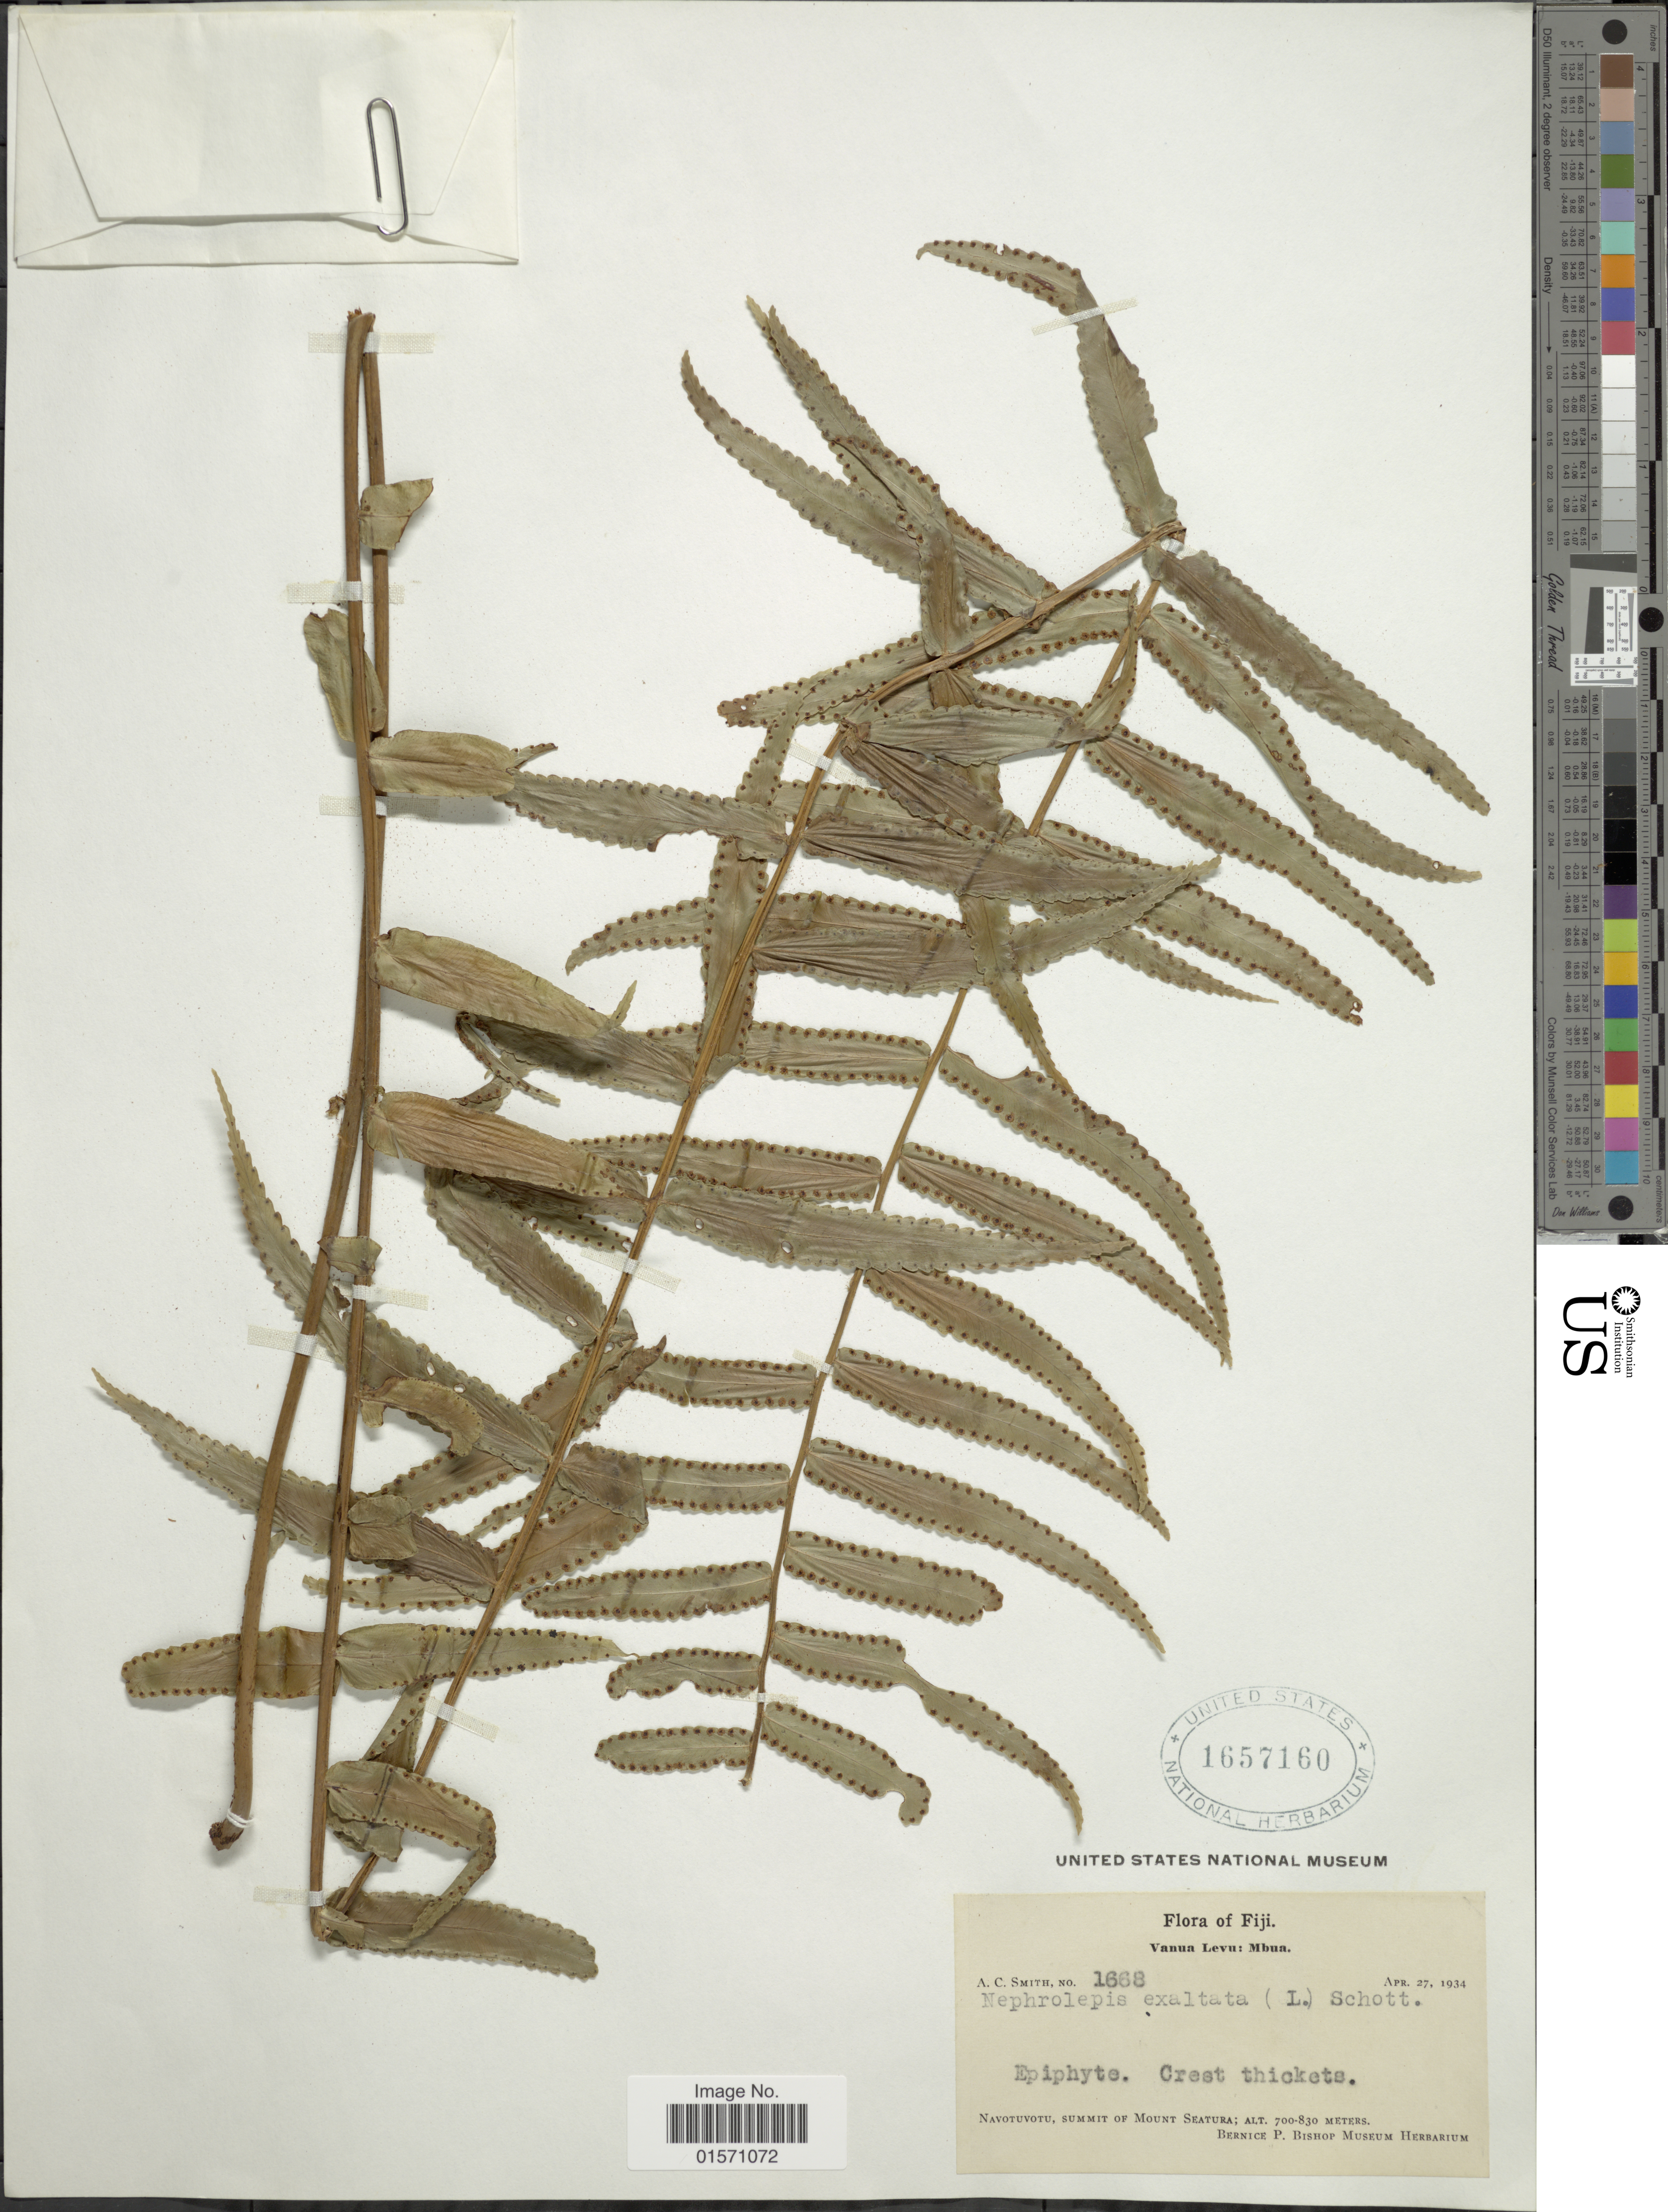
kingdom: Plantae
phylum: Tracheophyta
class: Polypodiopsida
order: Polypodiales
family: Nephrolepidaceae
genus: Nephrolepis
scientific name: Nephrolepis saligna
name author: Cav.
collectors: A. C. Smith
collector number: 1668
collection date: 1934-04-27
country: Fiji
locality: Vanua Levu: Mbua. Navotuvotu, Summit of Mount Seatura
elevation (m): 700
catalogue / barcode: US 1657160